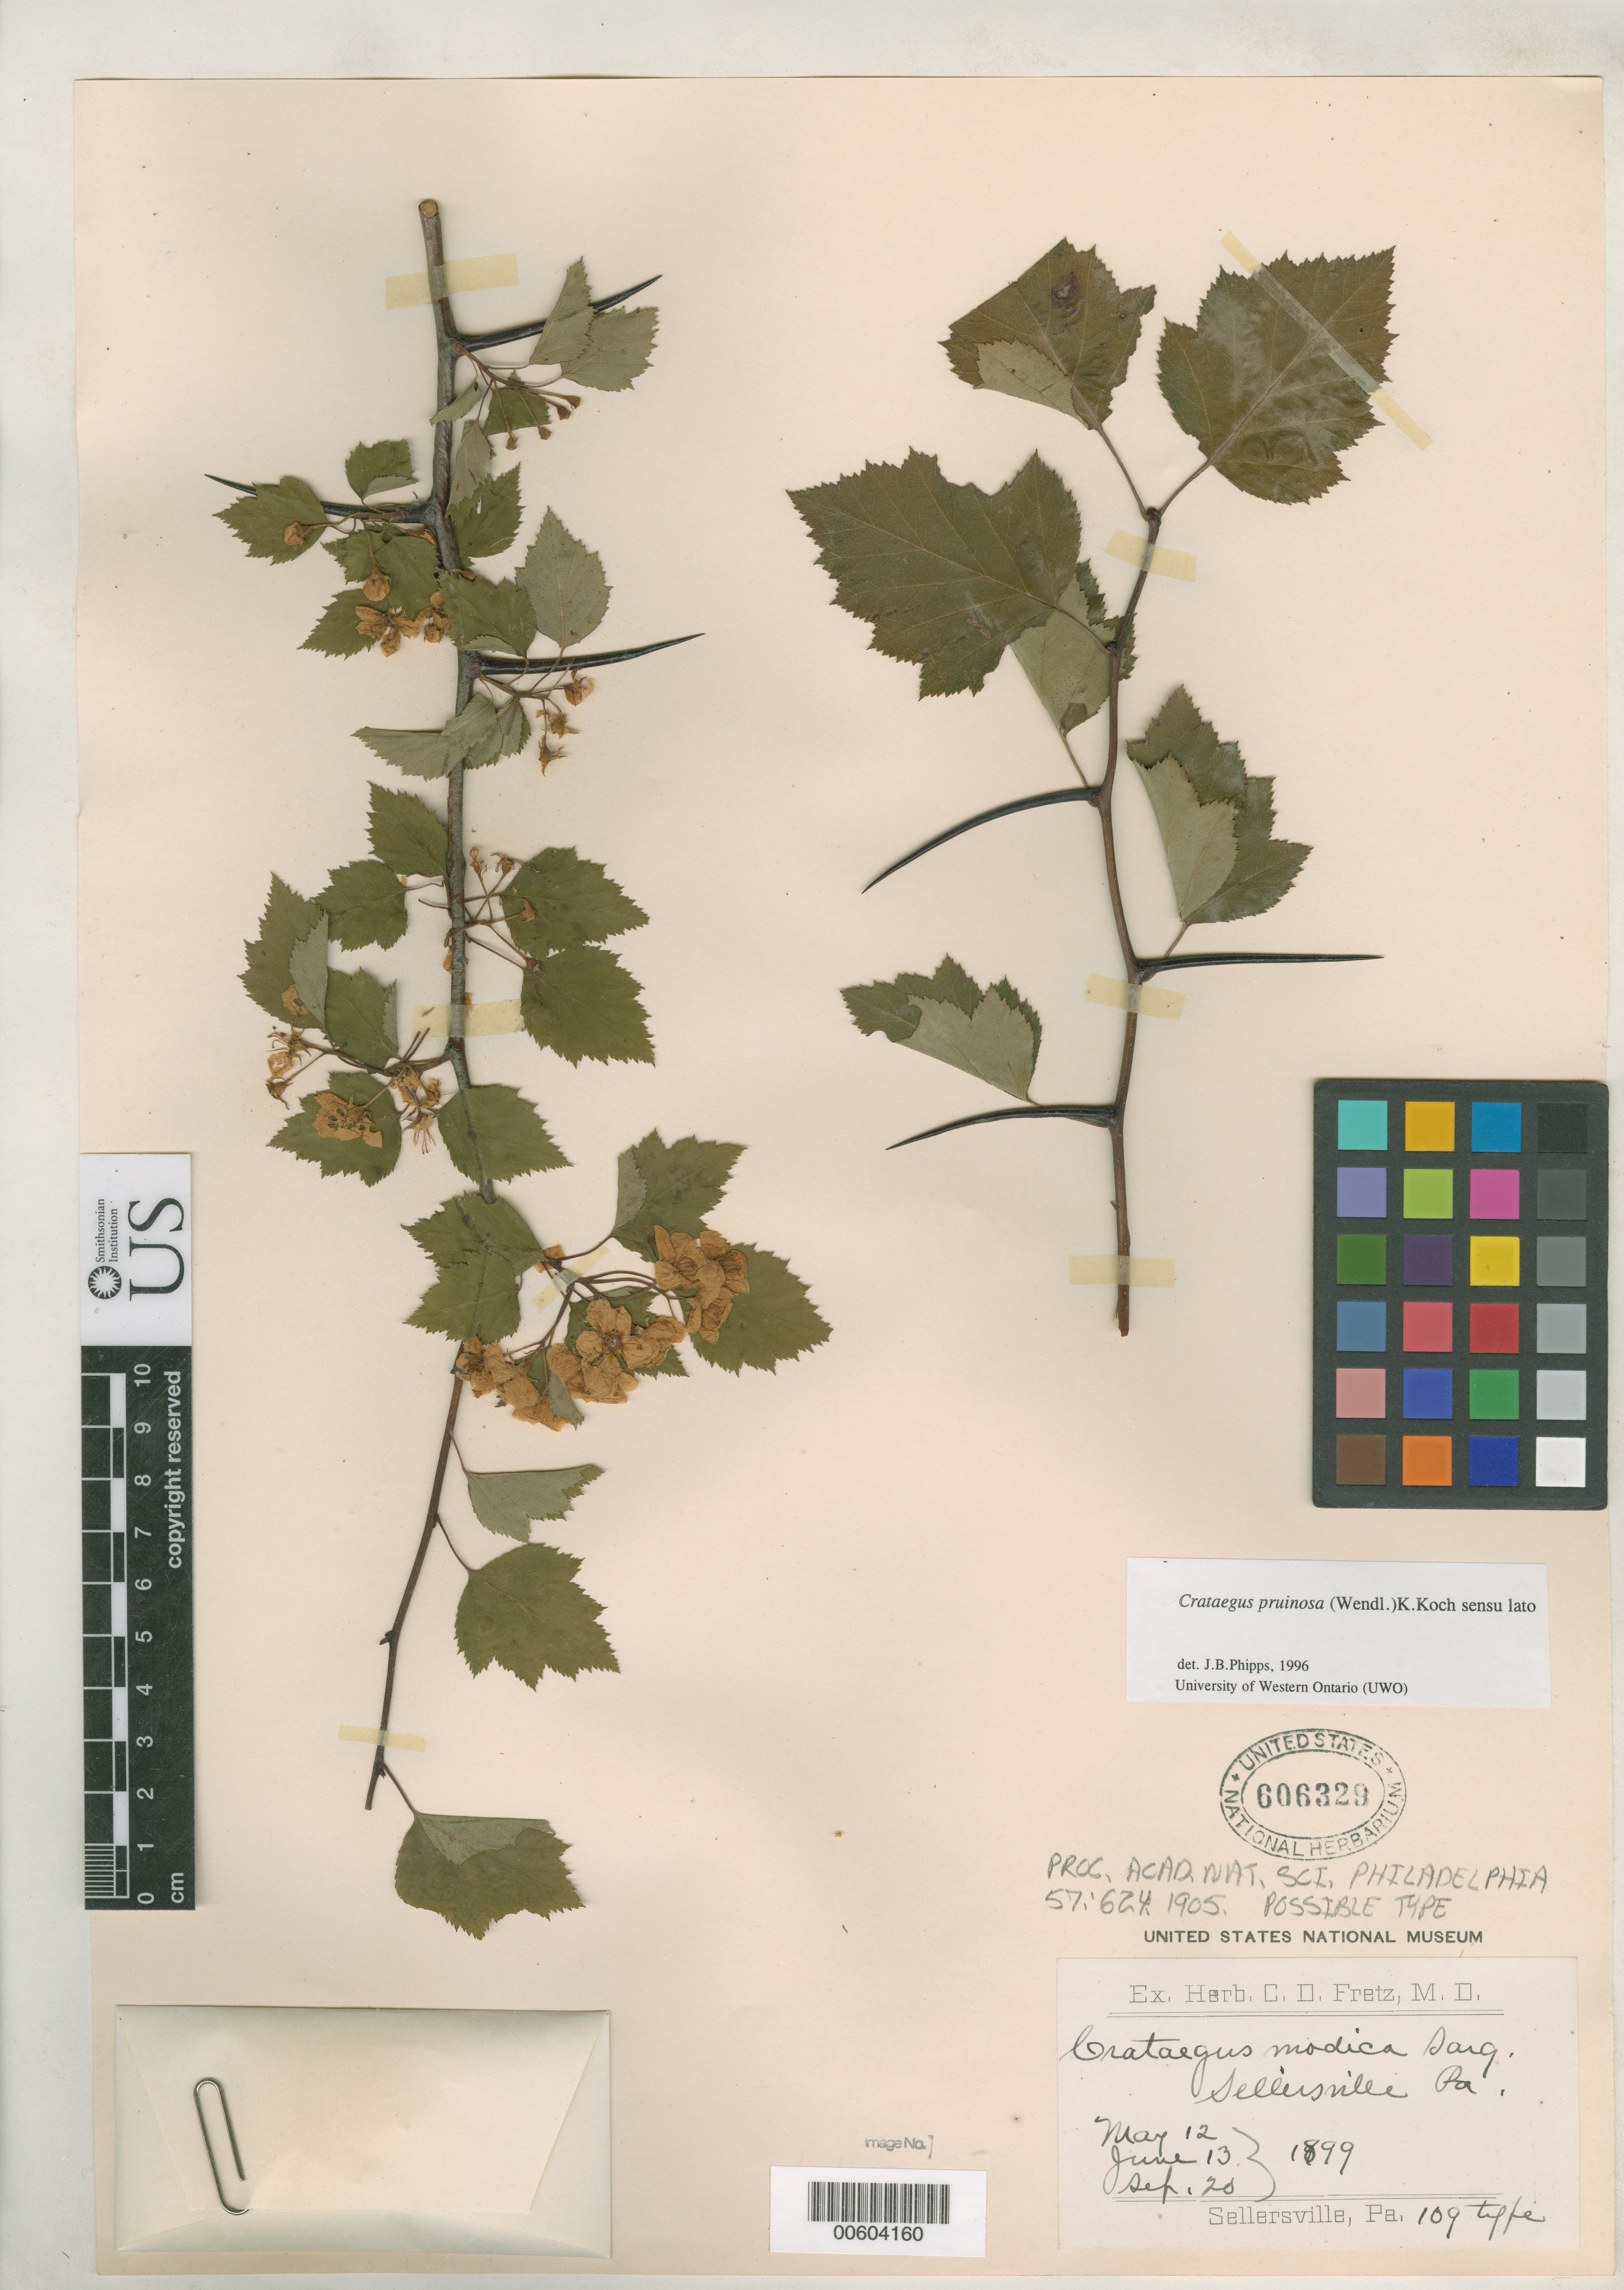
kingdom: Plantae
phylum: Tracheophyta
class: Magnoliopsida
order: Rosales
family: Rosaceae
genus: Crataegus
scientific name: Crataegus modica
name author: Sarg.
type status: Possible Type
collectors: C. D. Fretz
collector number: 109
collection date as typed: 12 May 1899 and 13 Jun 1899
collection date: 1899-05-12,1899-06-13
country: United States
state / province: Pennsylvania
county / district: Bucks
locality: Sellersville.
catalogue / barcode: US 606329